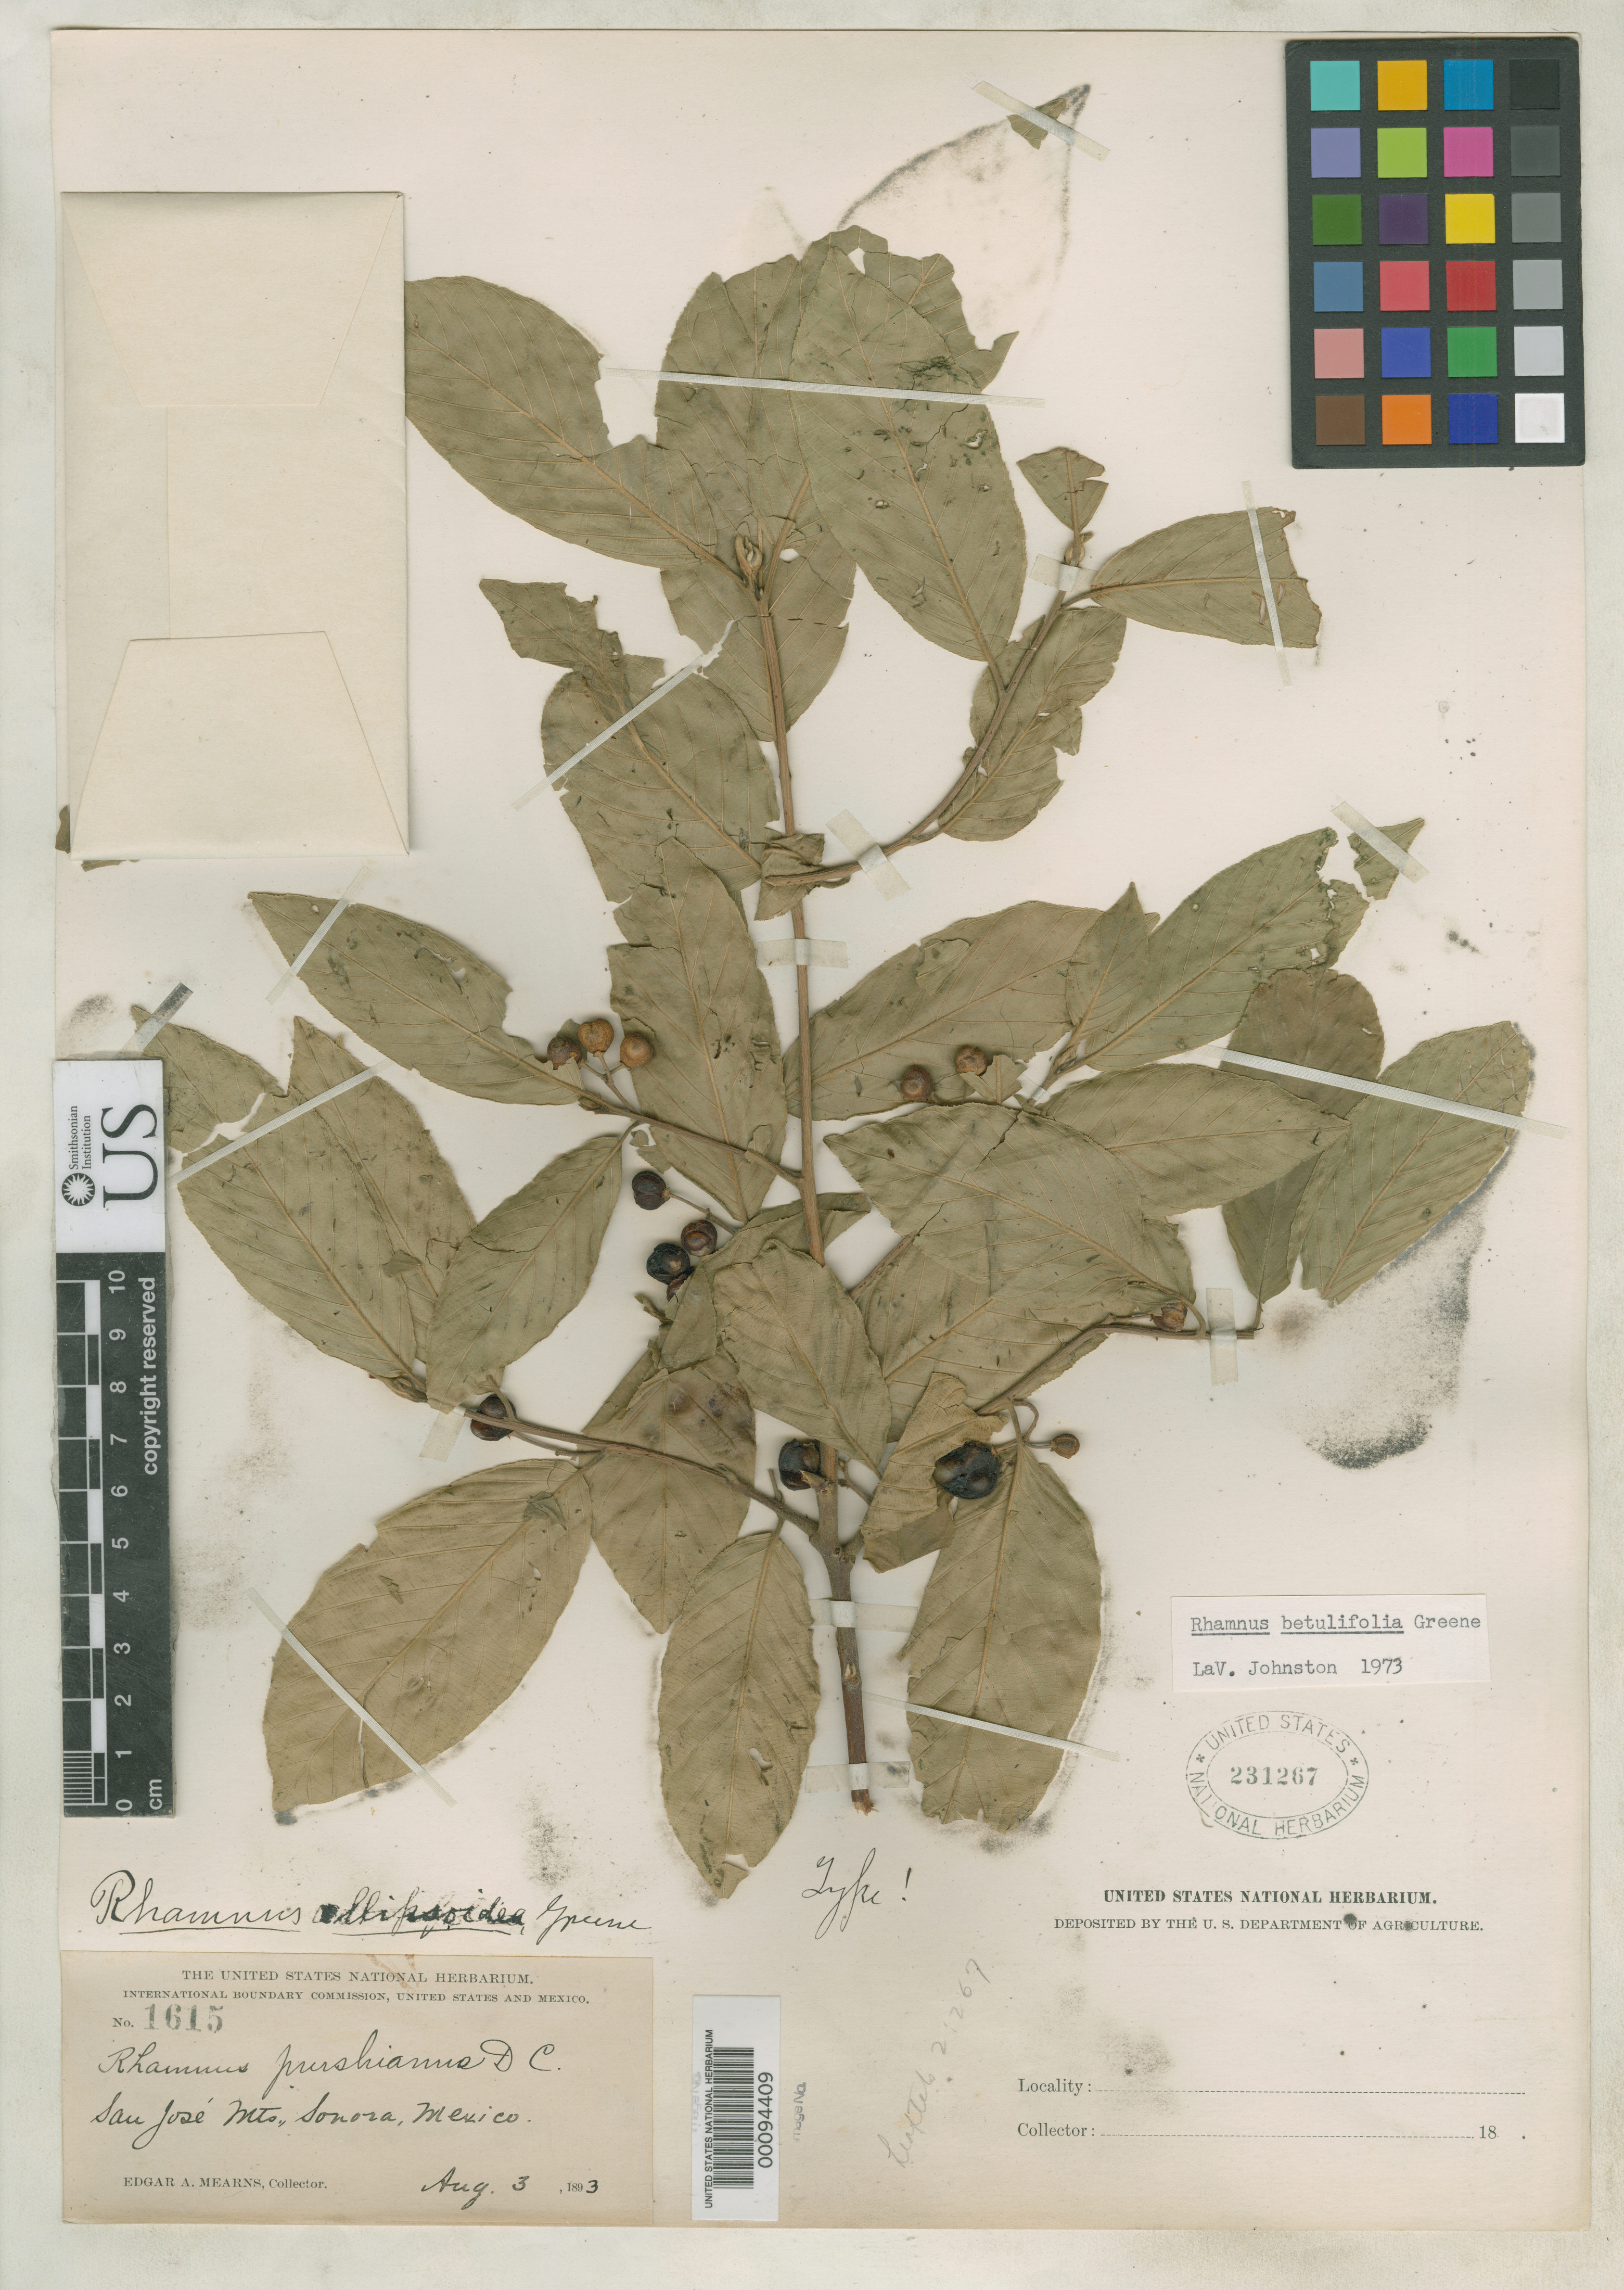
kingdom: Plantae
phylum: Tracheophyta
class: Magnoliopsida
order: Rosales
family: Rhamnaceae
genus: Rhamnus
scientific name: Rhamnus ellipsoidea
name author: Greene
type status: Holotype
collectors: E. A. Mearns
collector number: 1615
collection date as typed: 03 Aug 1893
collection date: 1893-08-03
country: Mexico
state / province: Sonora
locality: San Jose Mountains.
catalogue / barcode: US 231267